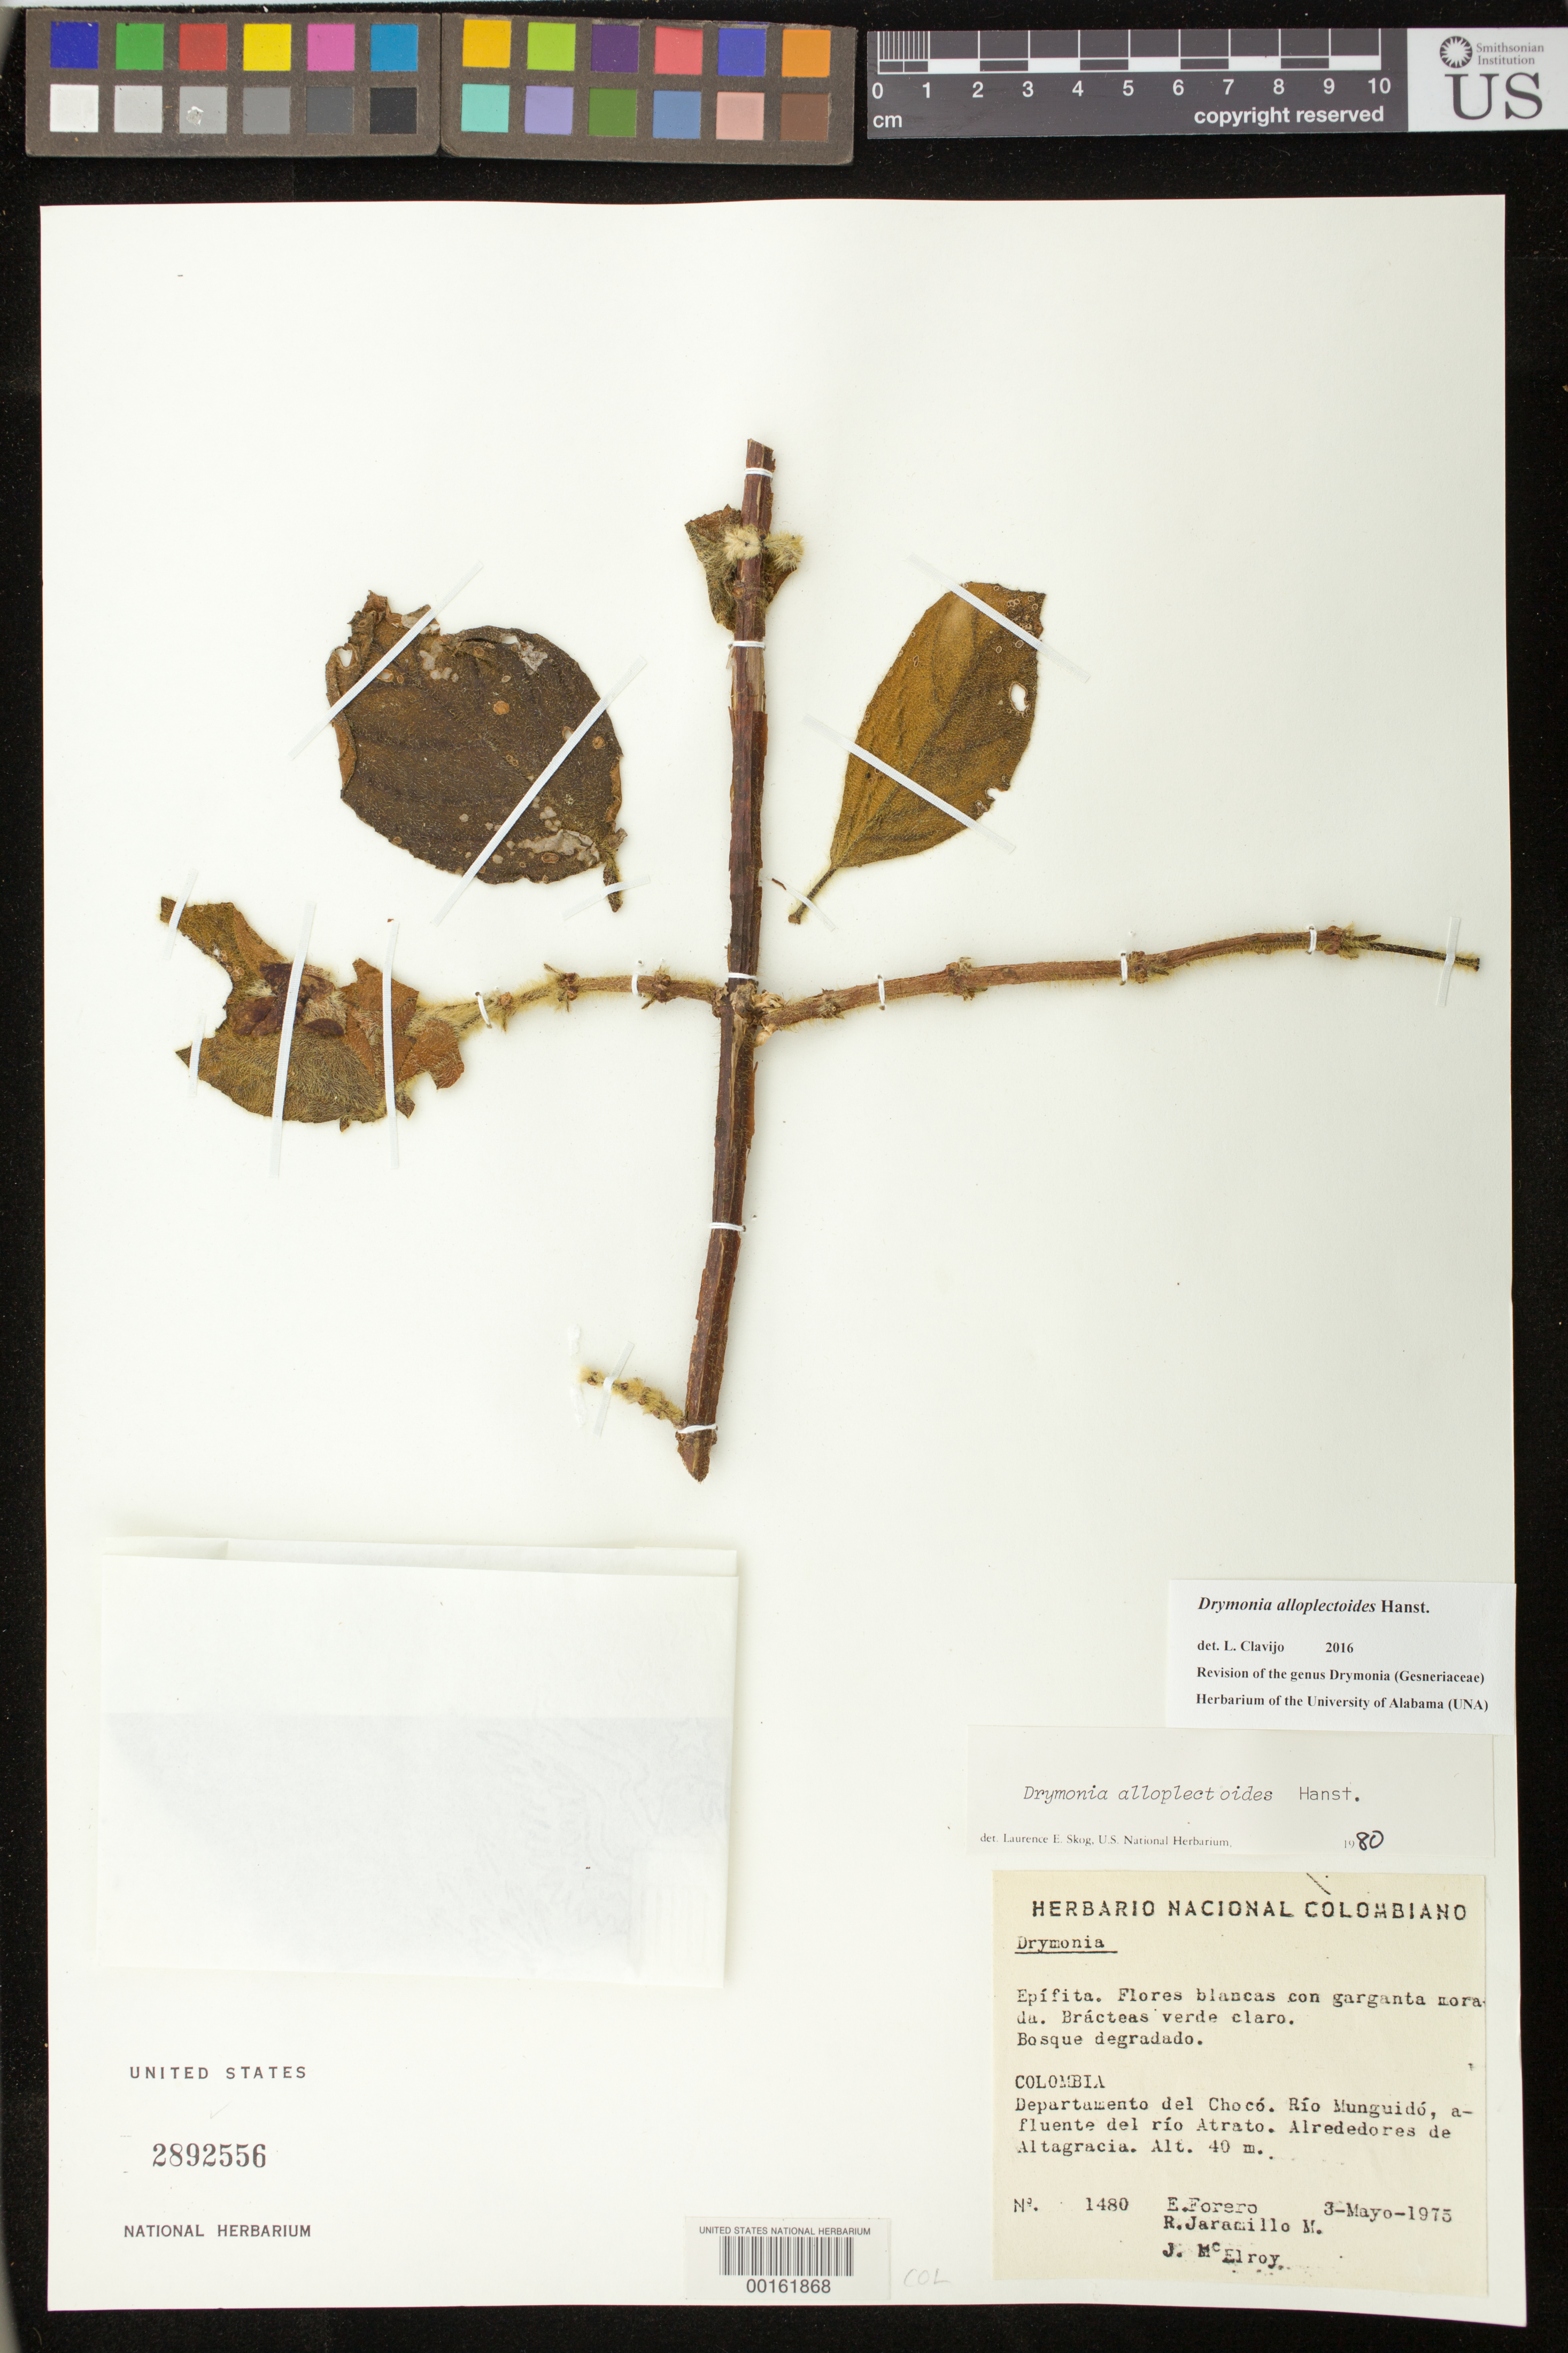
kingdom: Plantae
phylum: Tracheophyta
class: Magnoliopsida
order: Lamiales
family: Gesneriaceae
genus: Drymonia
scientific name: Drymonia alloplectoides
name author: Hanst.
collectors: E. Forero, R. Jaramillo M. & J. B. McElroy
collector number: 1480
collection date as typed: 03 May 1975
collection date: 1975-05-03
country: Colombia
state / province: Chocó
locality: Rio Munguido, tributary of Rio Atrato, in vicinity of Altagracia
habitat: Disturbed forest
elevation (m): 40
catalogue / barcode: US 2892556